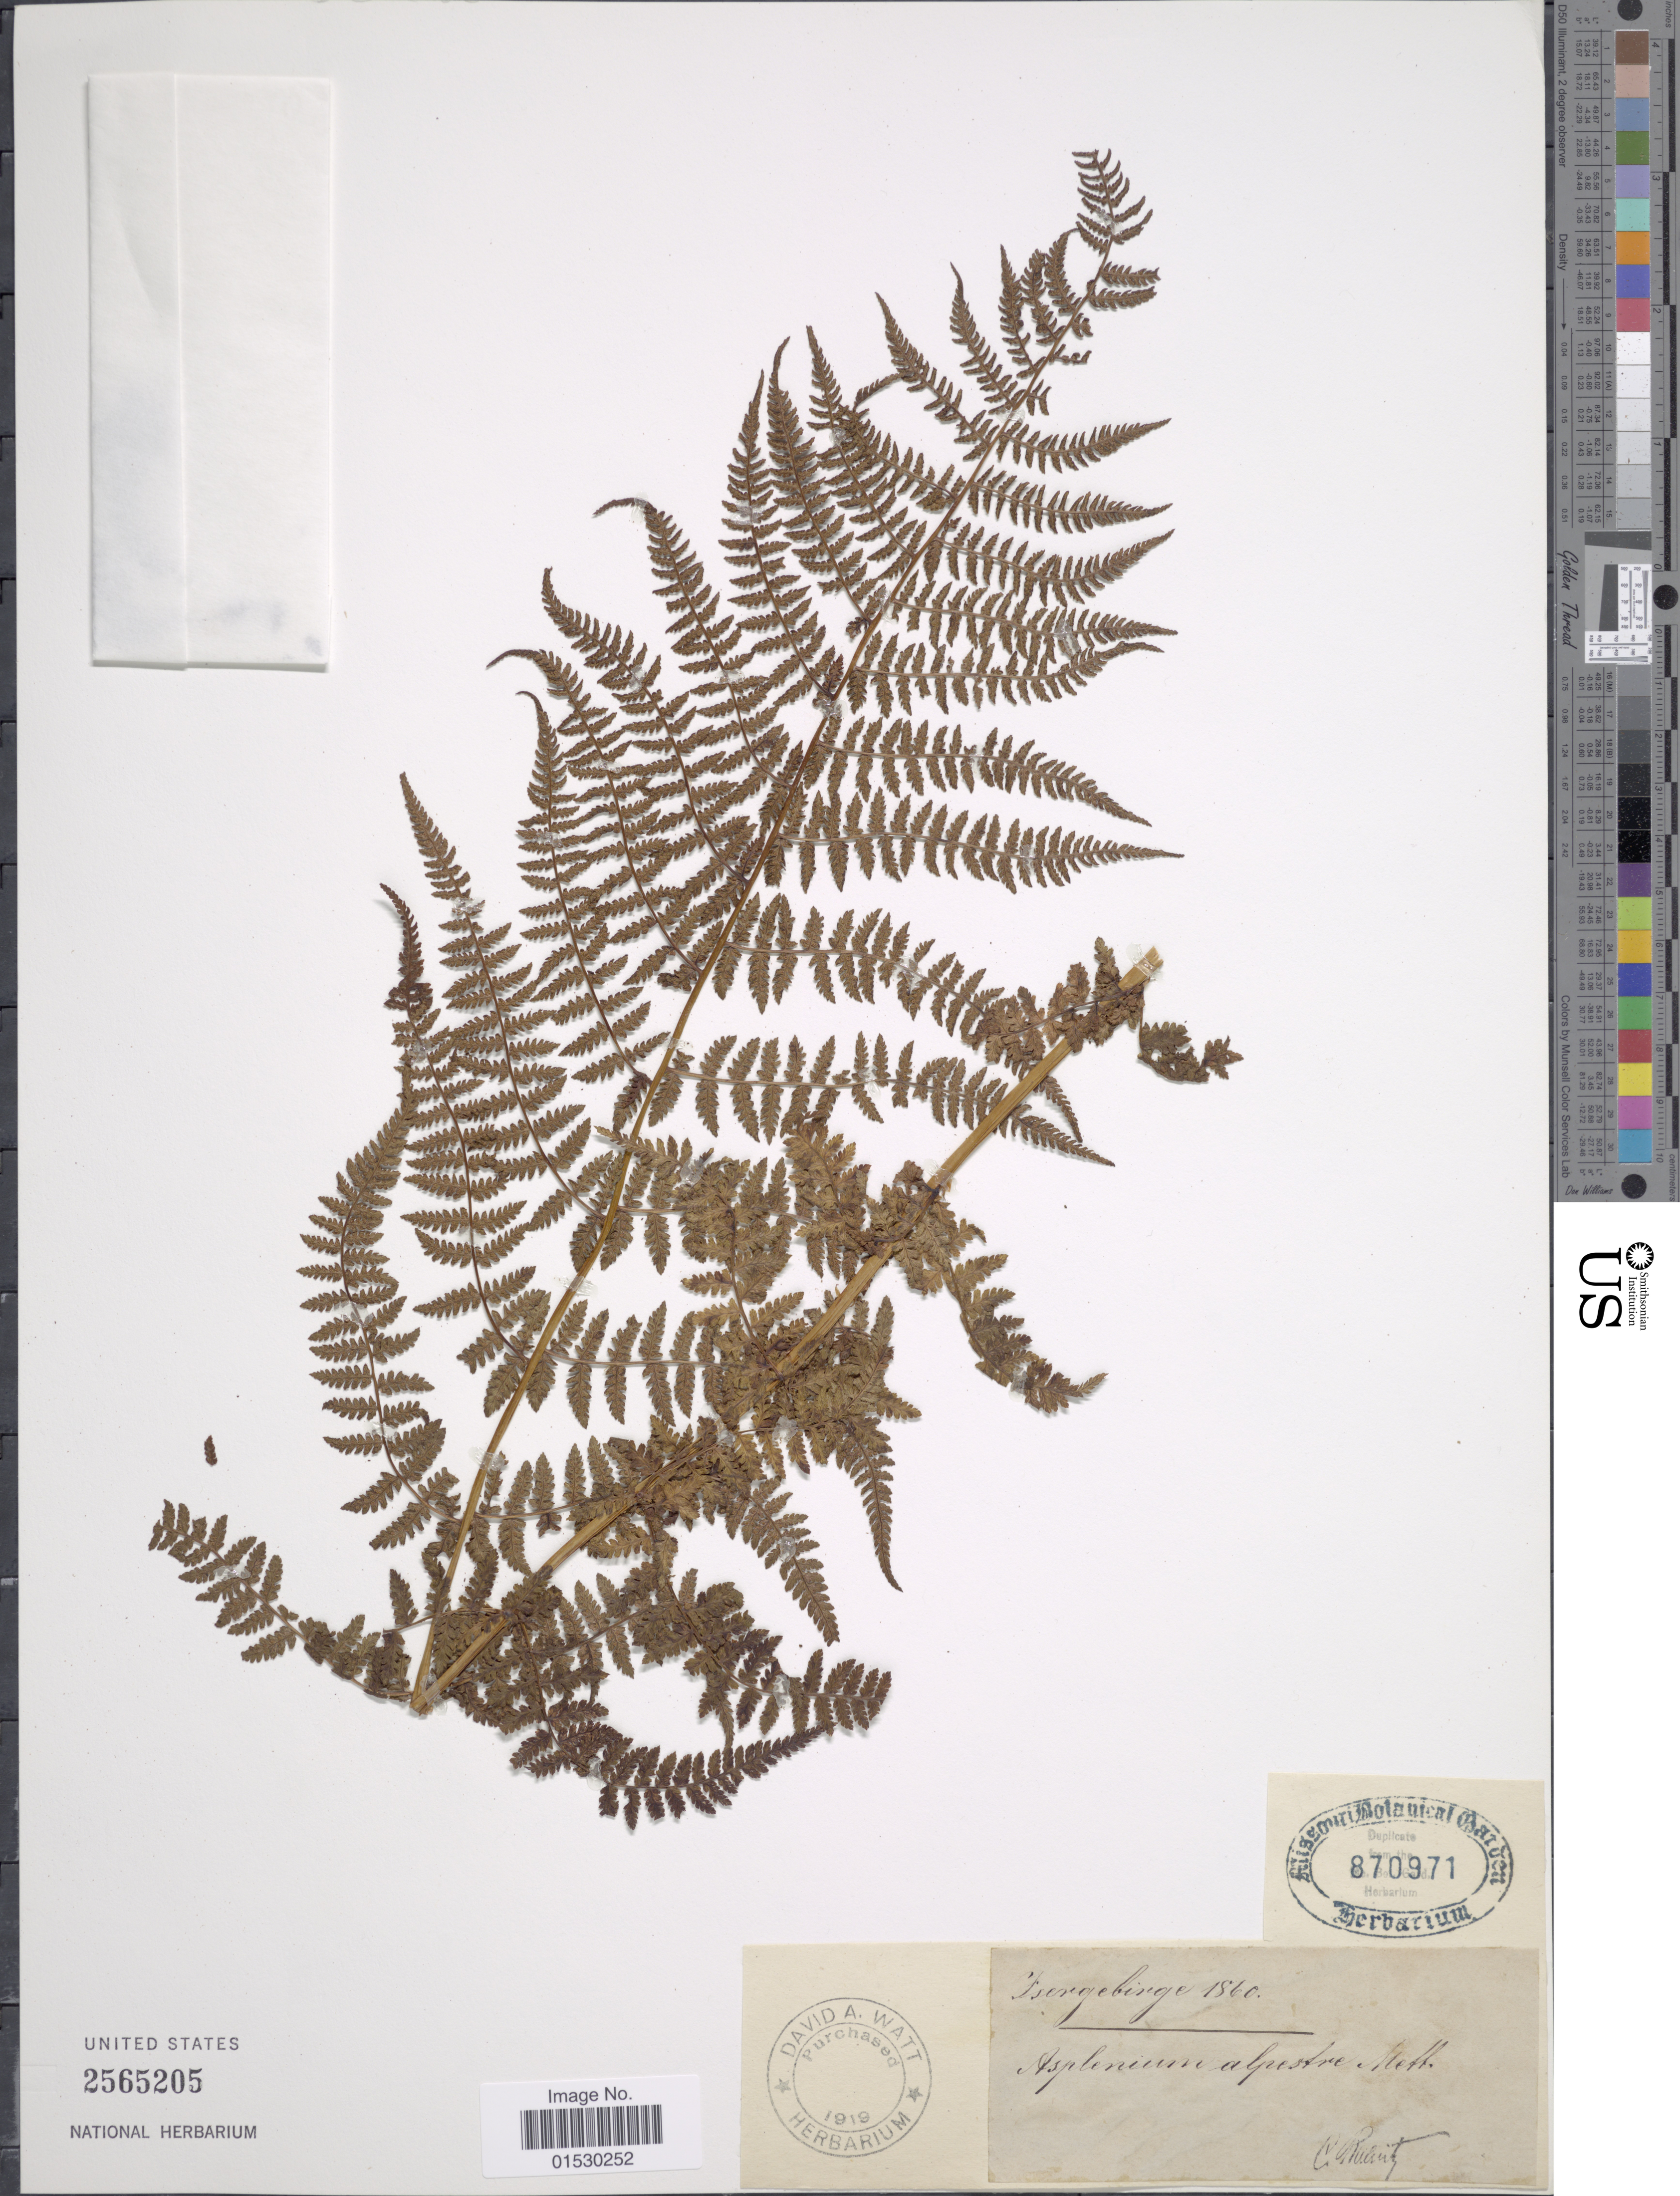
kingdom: Plantae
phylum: Tracheophyta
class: Polypodiopsida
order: Polypodiales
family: Athyriaceae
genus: Athyrium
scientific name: Athyrium alpestre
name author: (Hoppe) Rylands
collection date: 1860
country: Czechia/Poland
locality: Isergebirge [= Jizera Mountains], on the border between the Czech Republic and Poland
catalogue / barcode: US 2565205